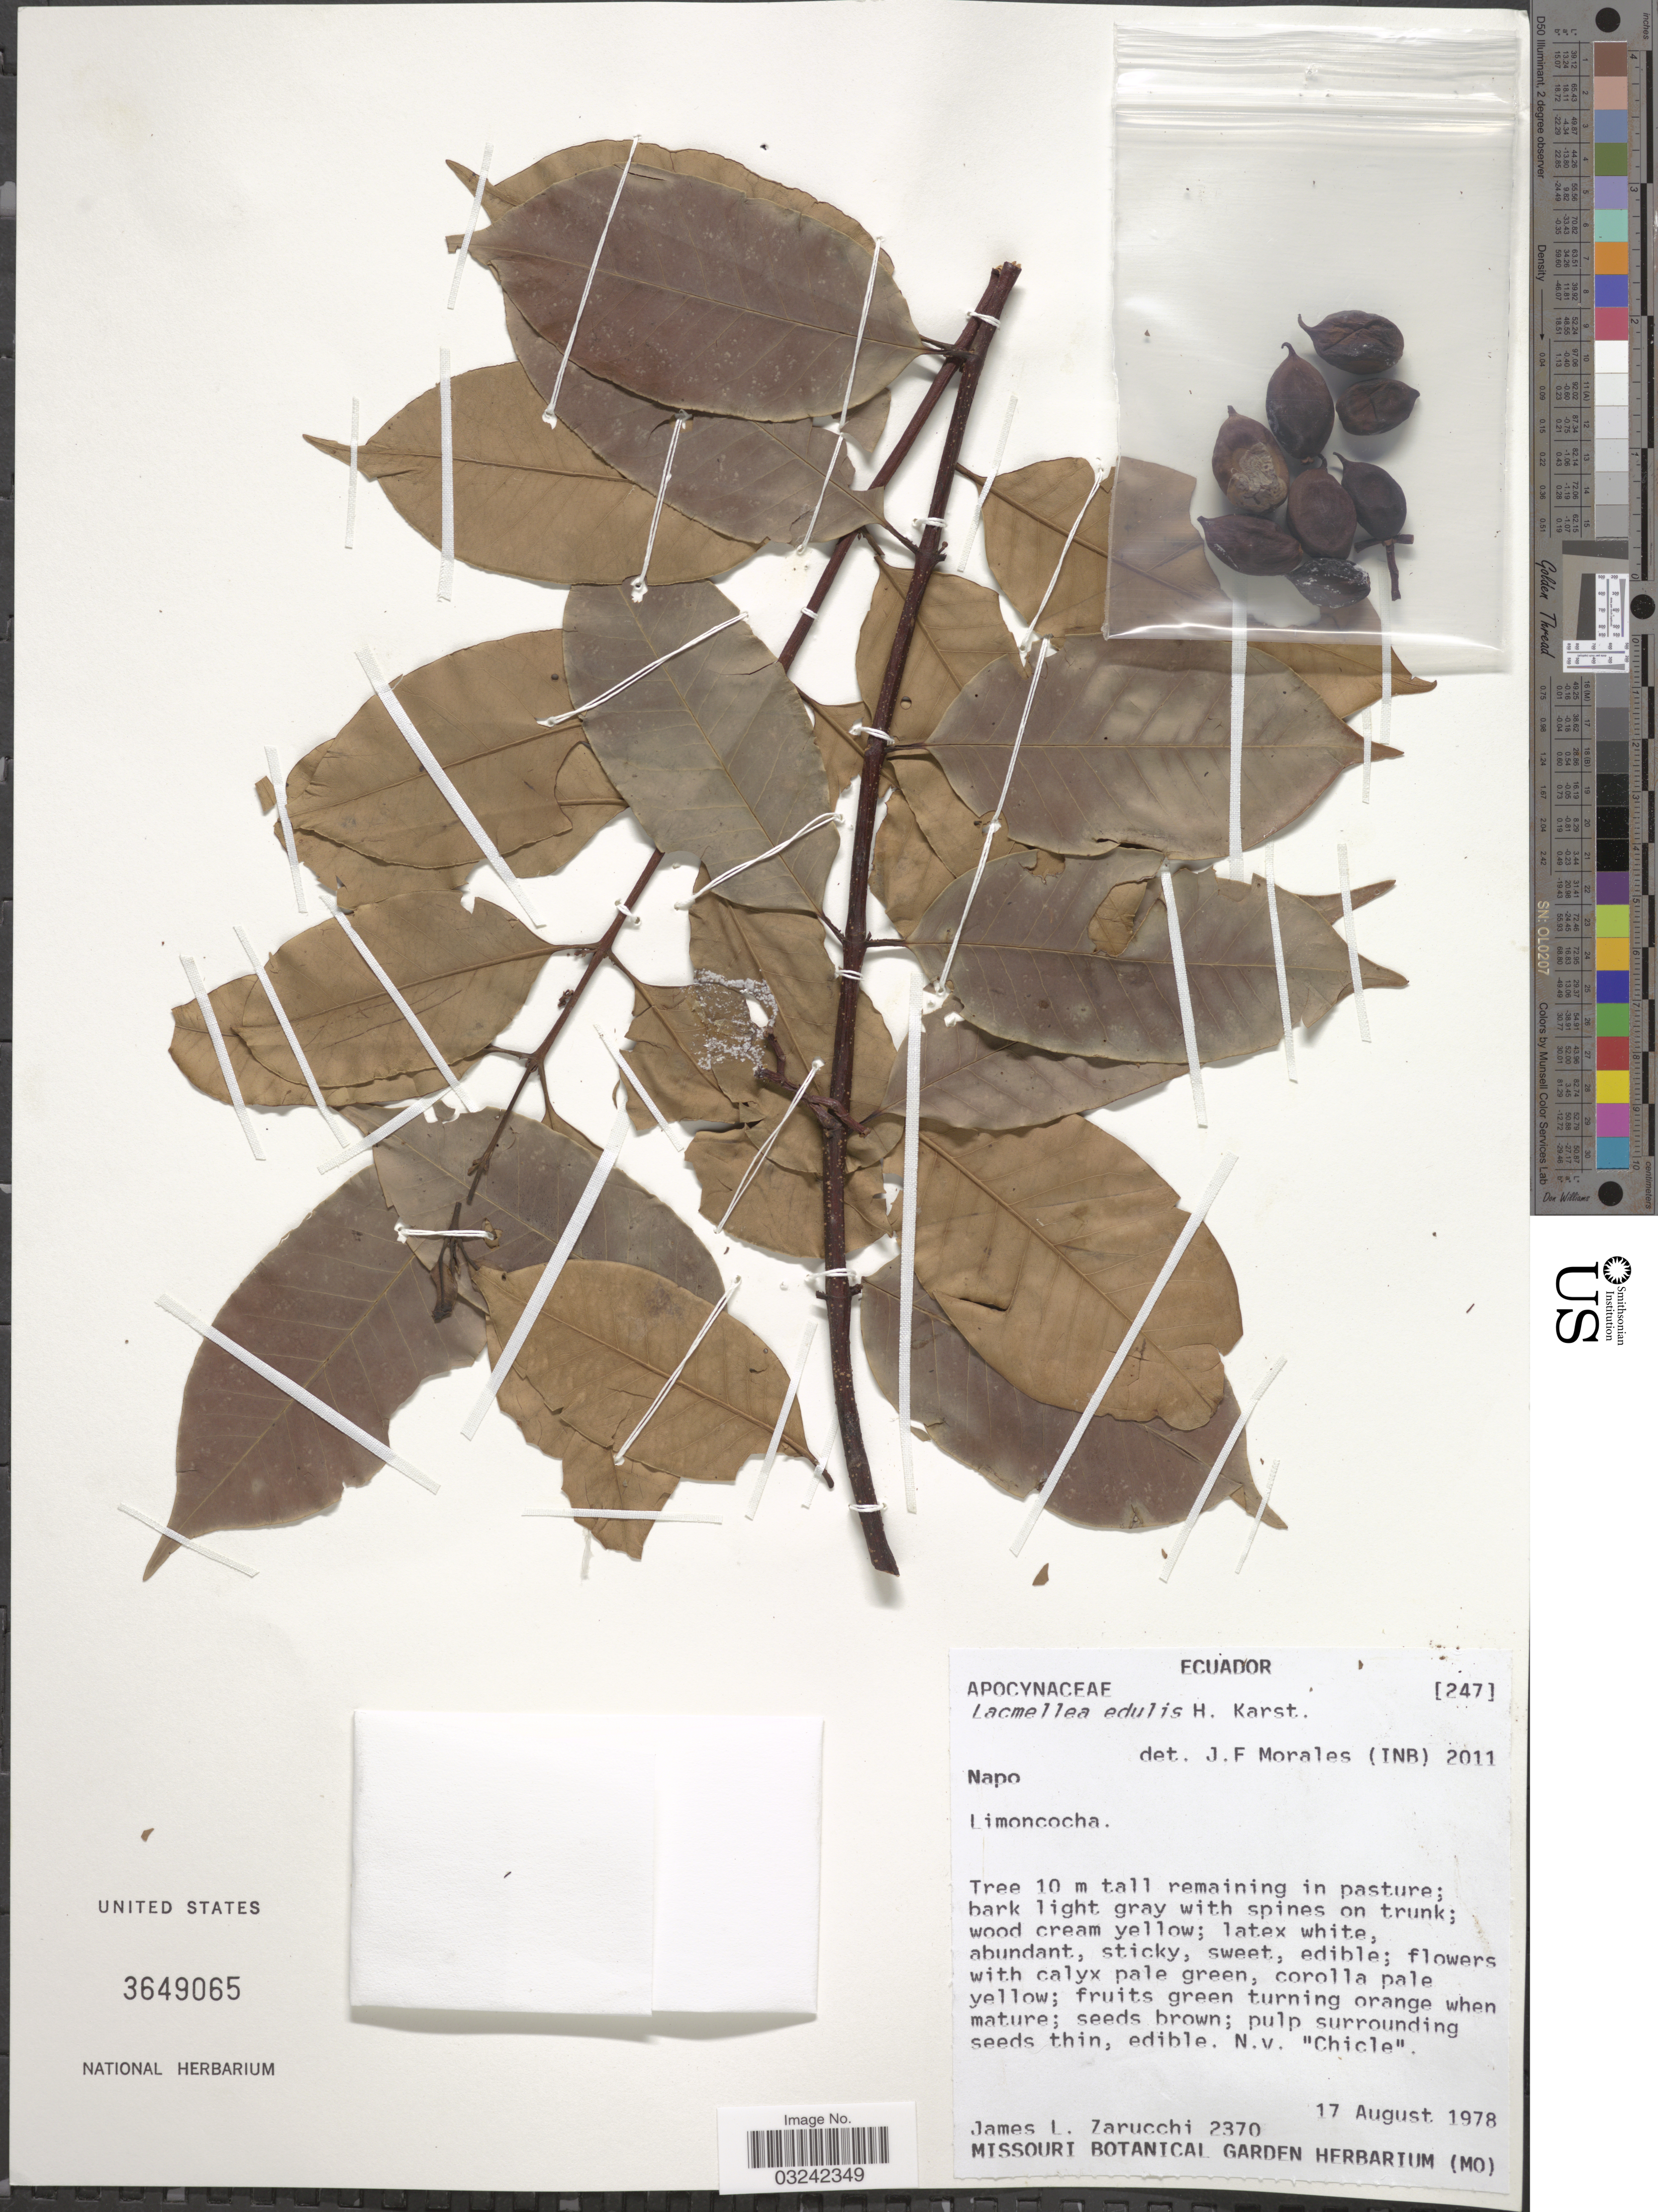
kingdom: Plantae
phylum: Tracheophyta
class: Magnoliopsida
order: Gentianales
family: Apocynaceae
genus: Lacmellea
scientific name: Lacmellea edulis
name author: H. Karst.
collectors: J. L. Zarucchi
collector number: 2370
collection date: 1978-08-17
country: Ecuador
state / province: Napo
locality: Limoncocha.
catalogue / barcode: US 3649065